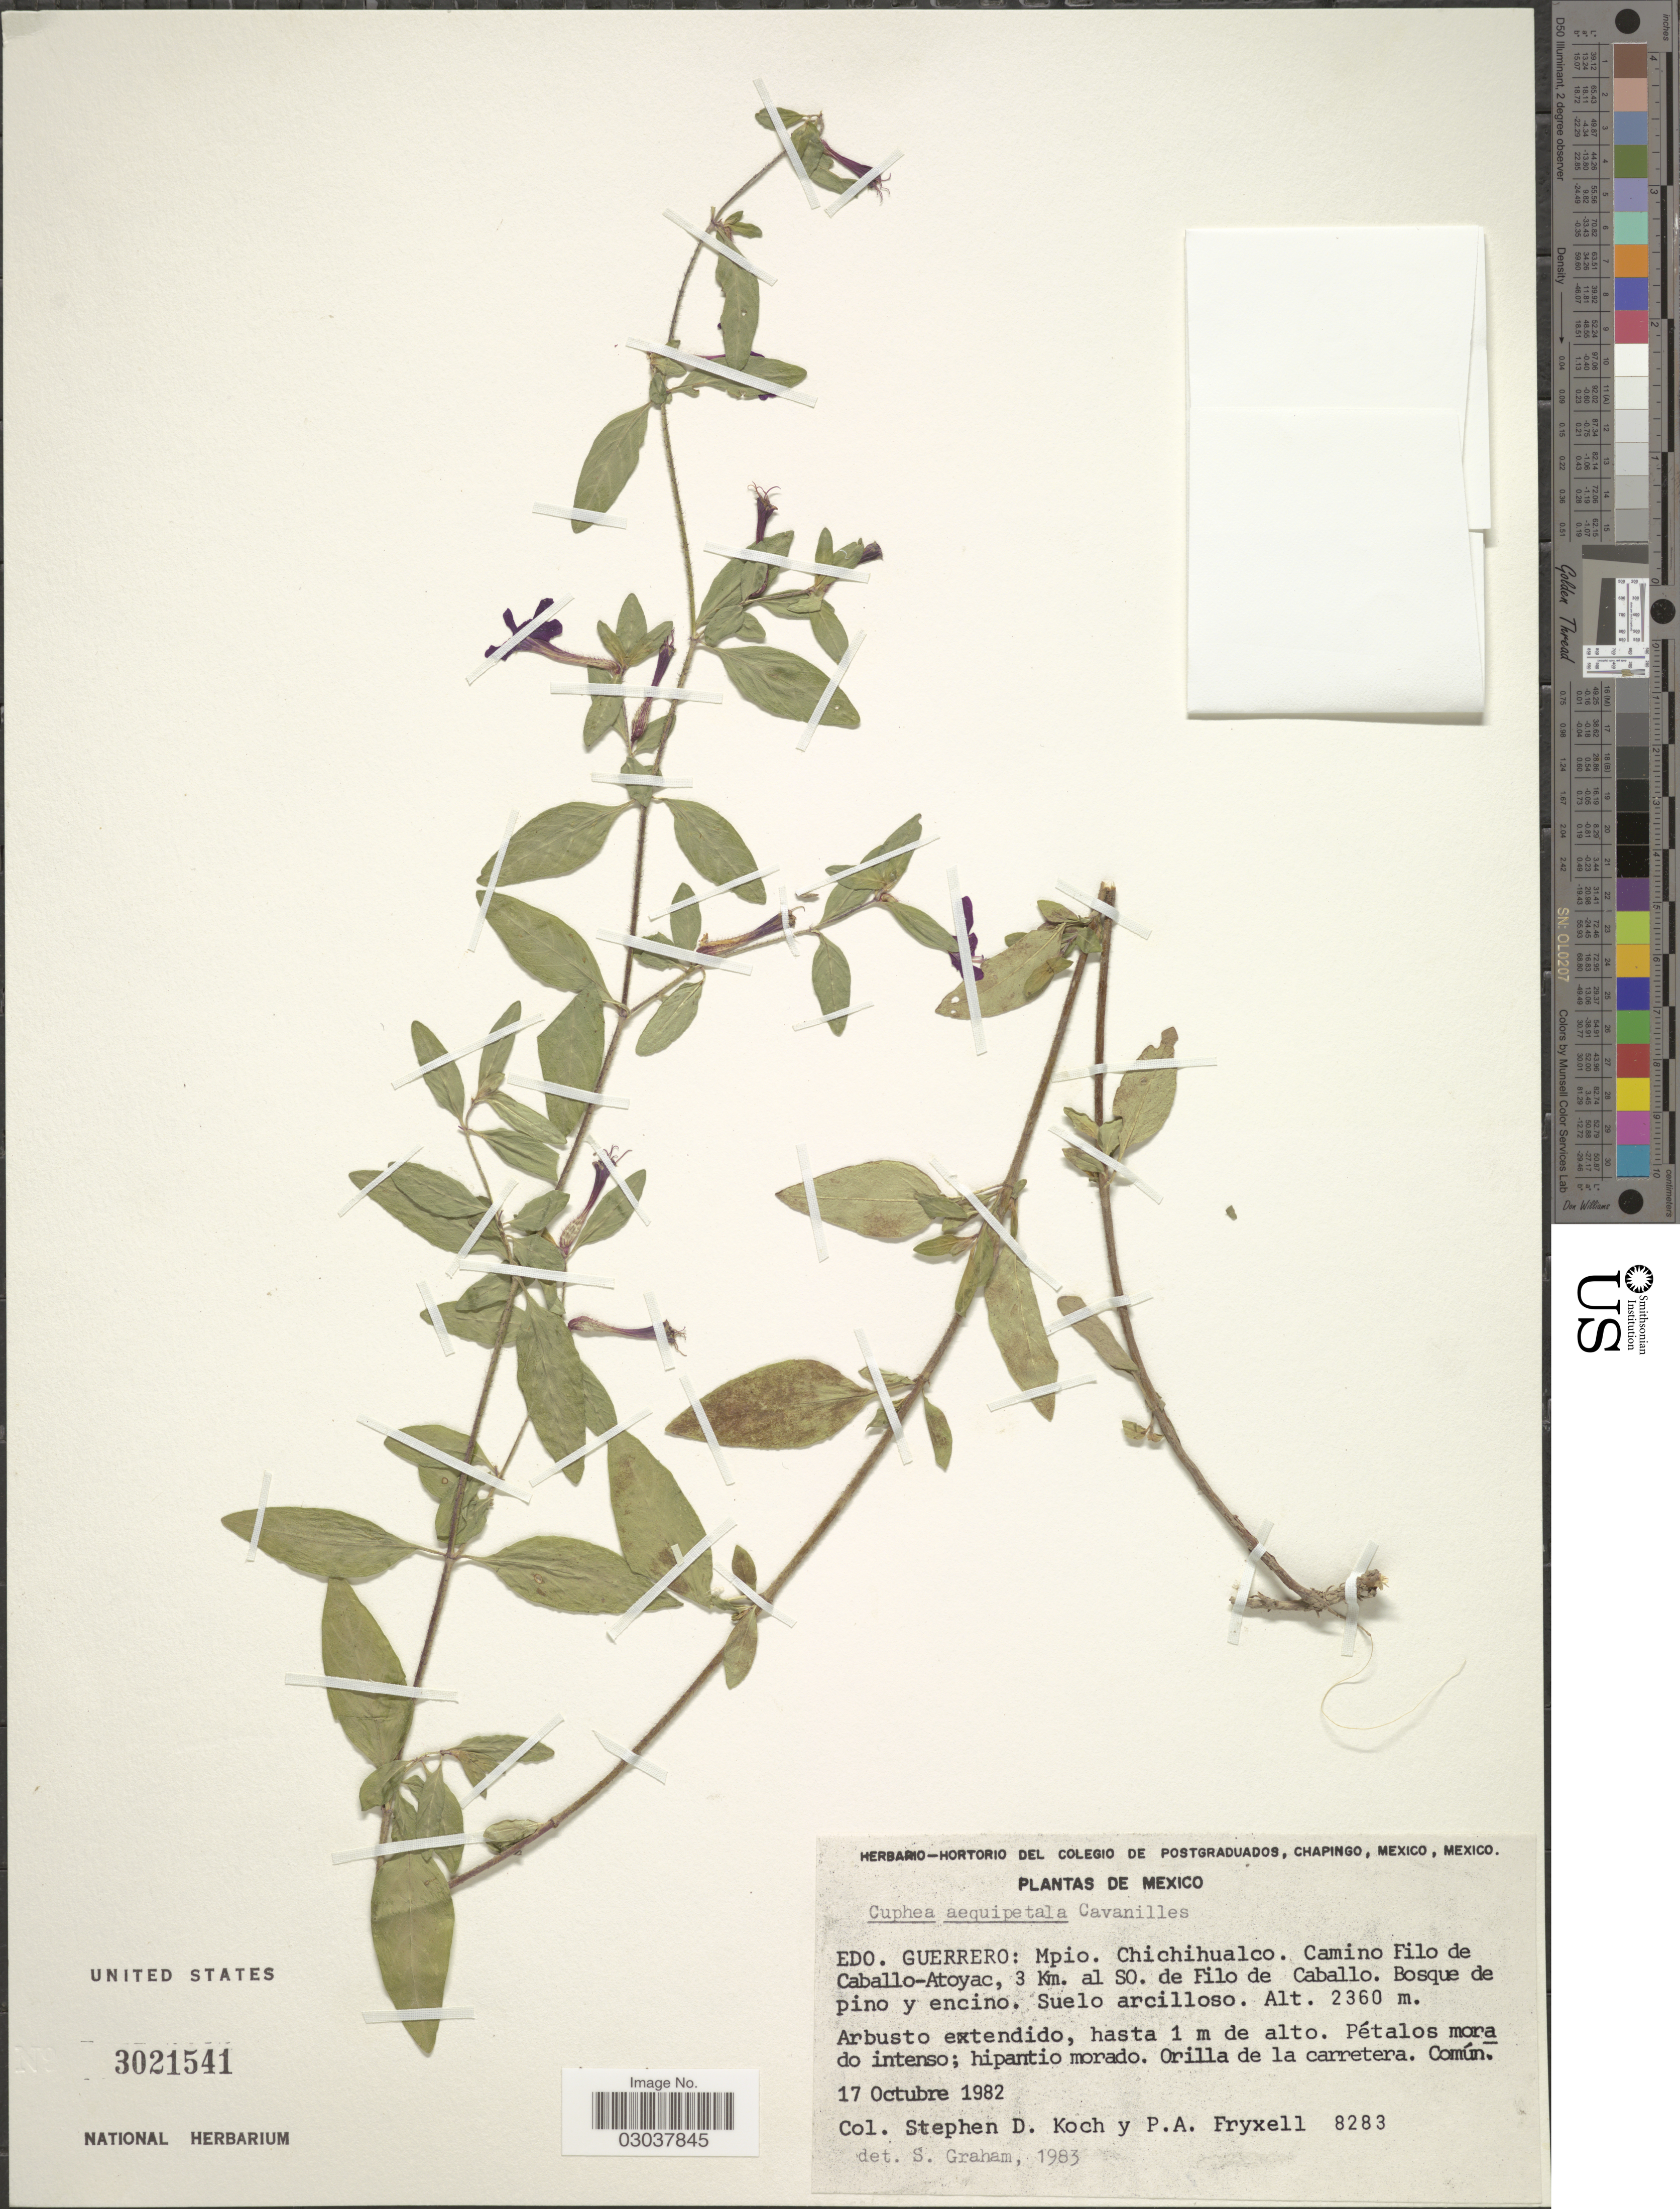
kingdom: Plantae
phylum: Tracheophyta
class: Magnoliopsida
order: Myrtales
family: Lythraceae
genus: Cuphea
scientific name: Cuphea aequipetala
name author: Cav.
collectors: S. D. Koch & P. A. Fryxell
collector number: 8283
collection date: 1982-10-17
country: Mexico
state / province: Guerrero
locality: Mpio. Chichihualco. Camino Filo de Caballo-Atoyac, 3 Km. al SO. de Filo de Caballo.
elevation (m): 2360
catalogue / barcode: US 3021541